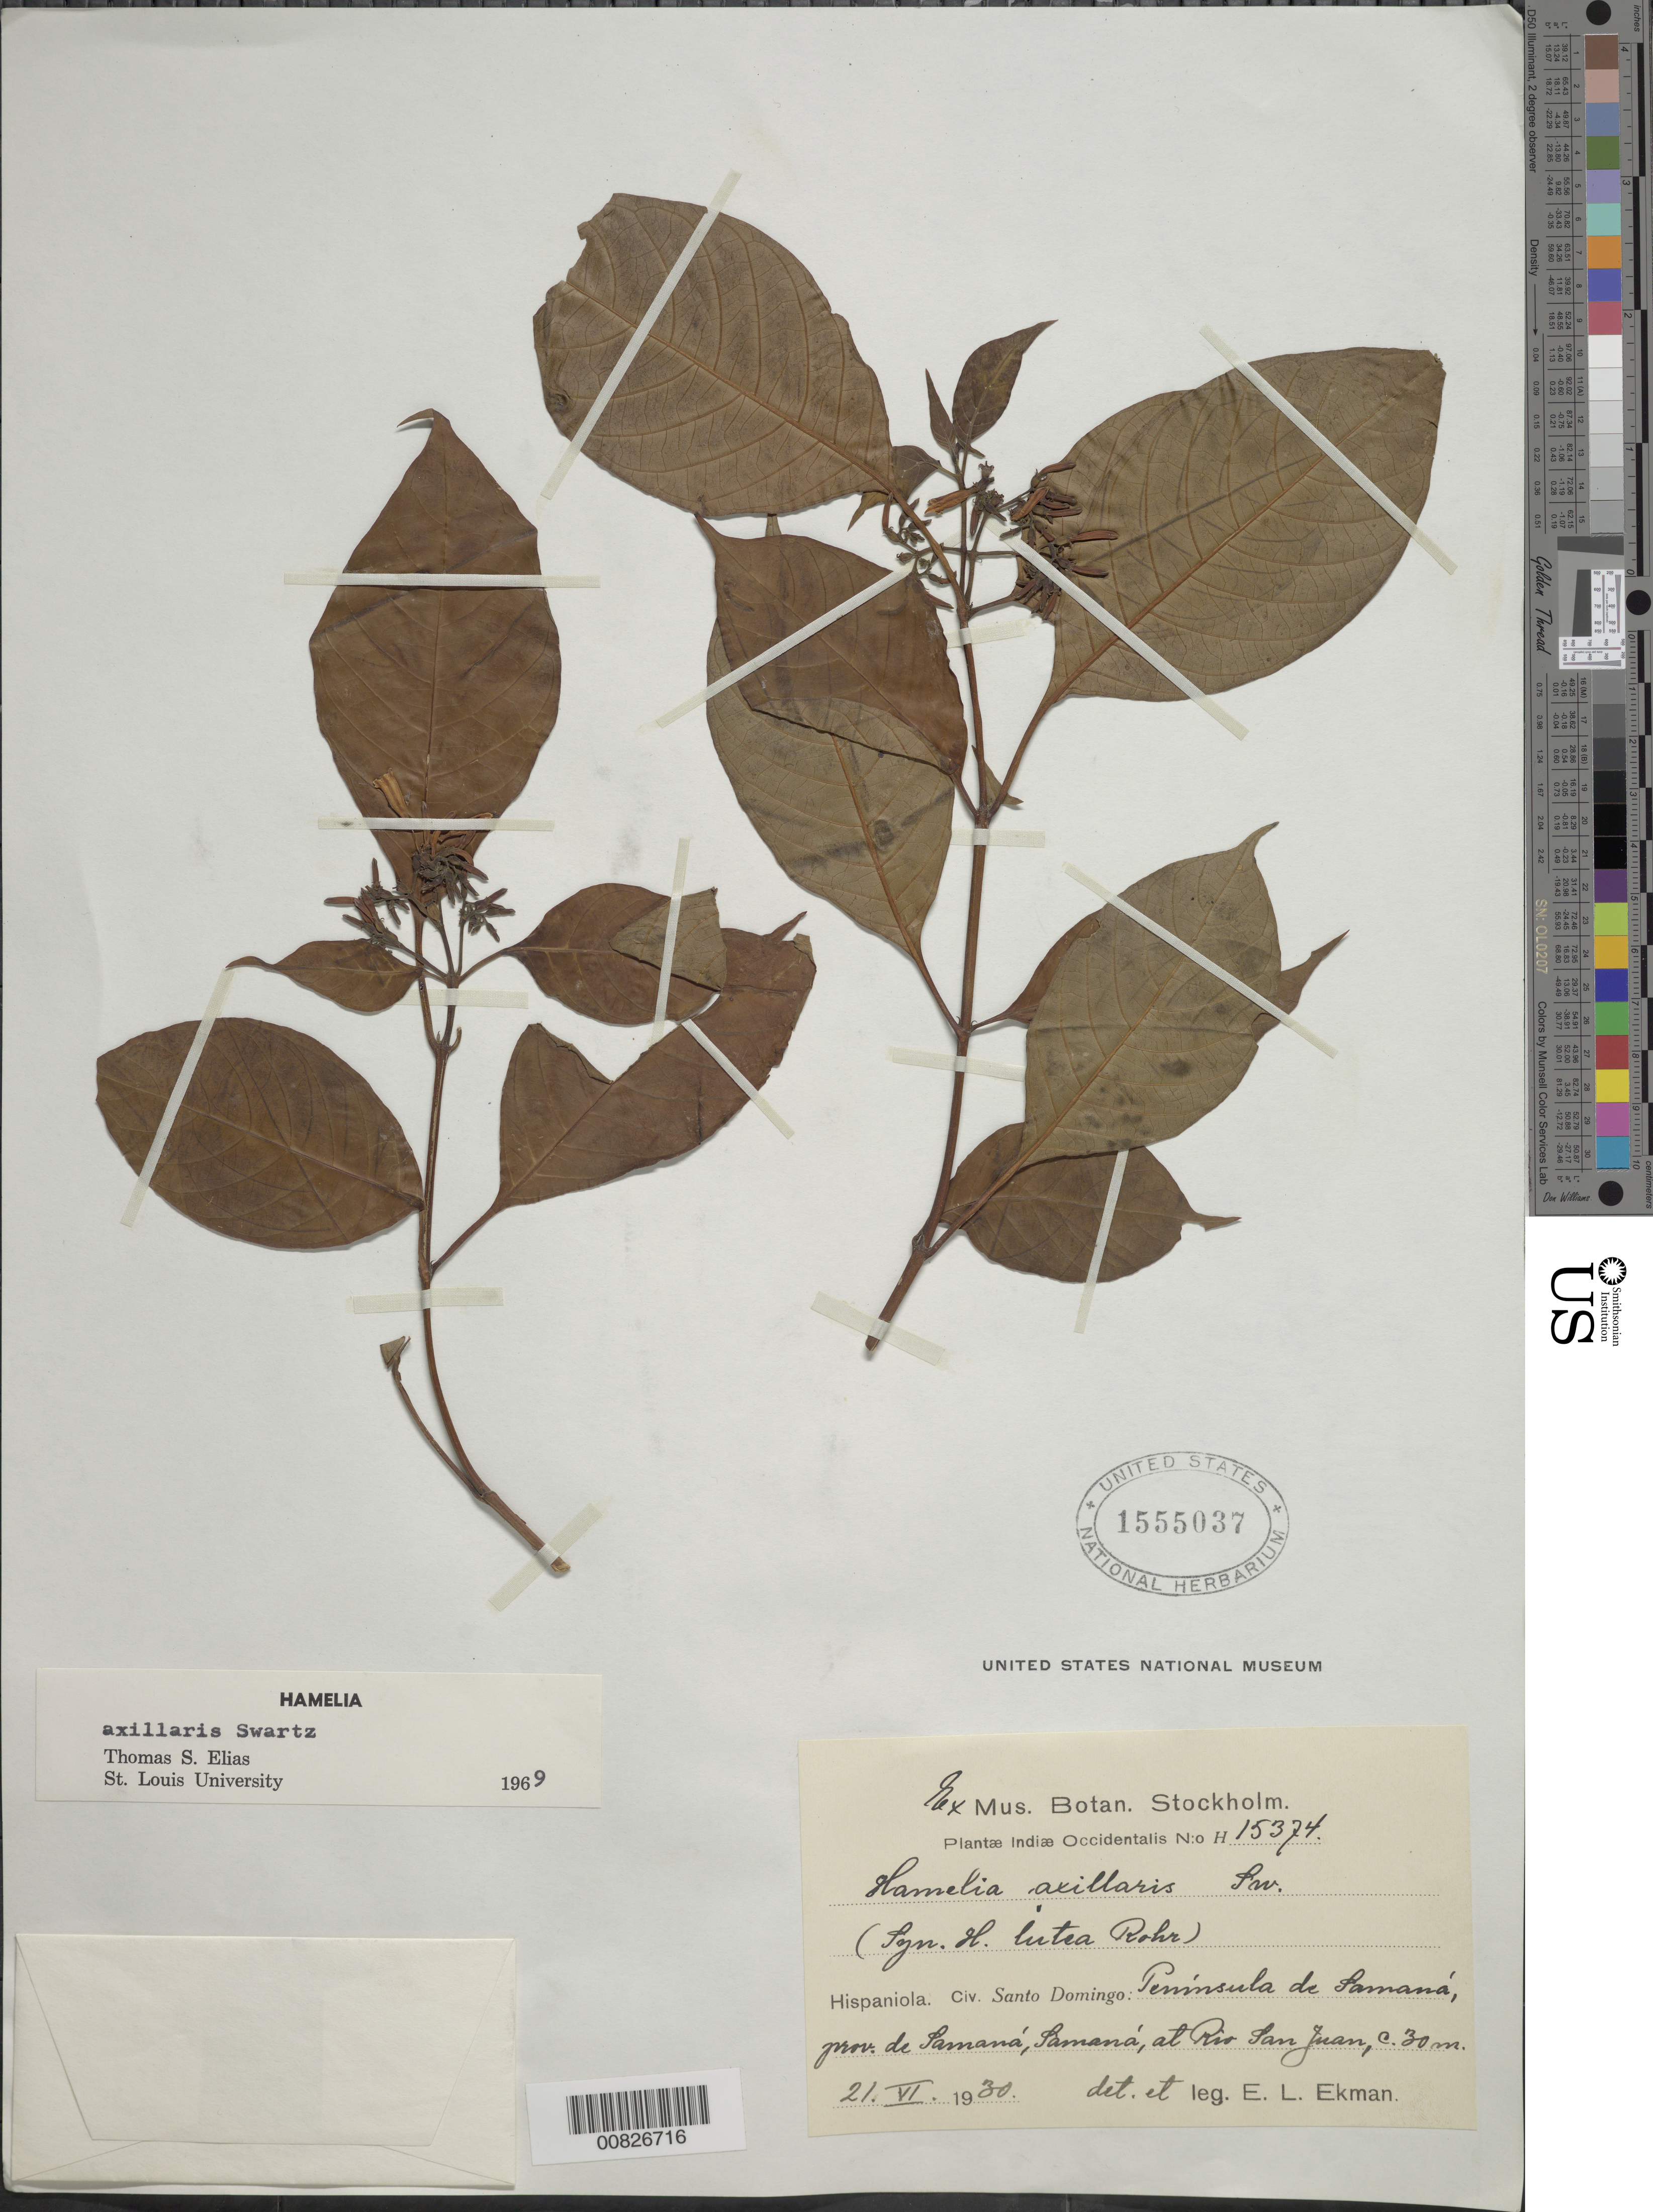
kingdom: Plantae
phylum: Tracheophyta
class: Magnoliopsida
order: Gentianales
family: Rubiaceae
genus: Hamelia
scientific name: Hamelia axillaris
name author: Sw.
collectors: E. L. Ekman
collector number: H 15374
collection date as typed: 21 Jun 1930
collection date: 1930-06-21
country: Dominican Republic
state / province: Samana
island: Hispaniola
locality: Peninsula de Samaná, Samaná, at Rio San Juan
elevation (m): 30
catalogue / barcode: US 1555037